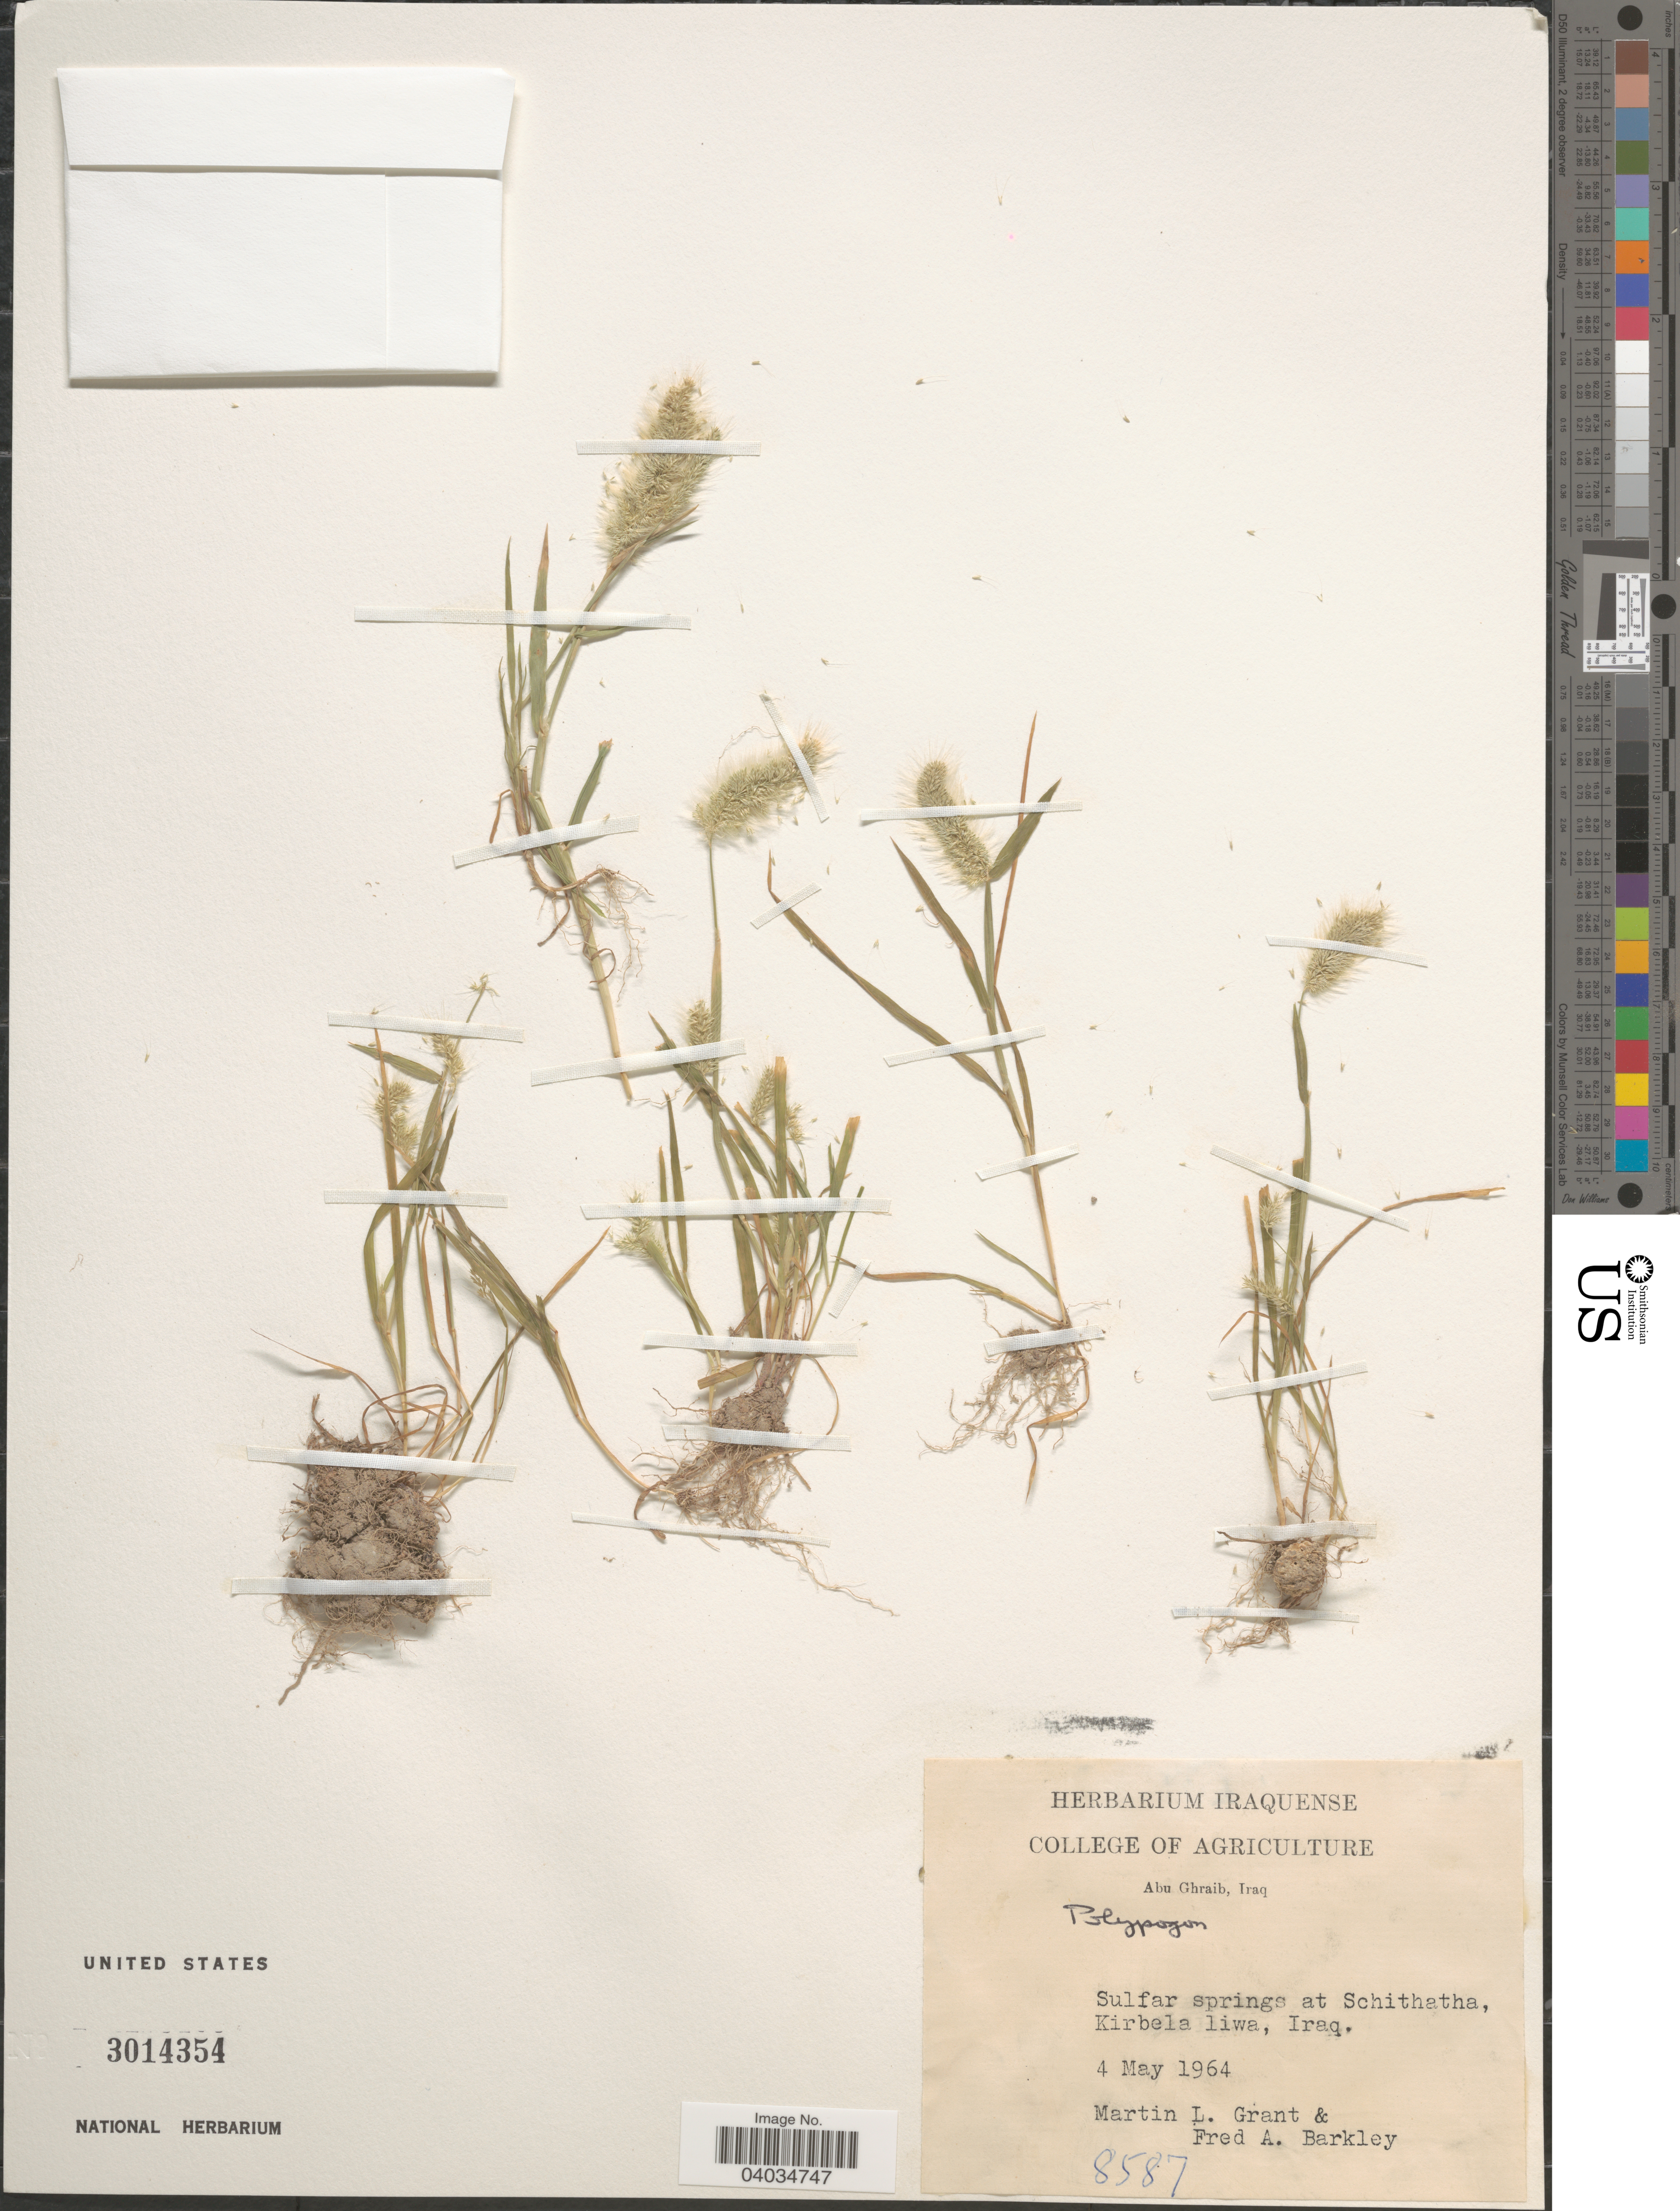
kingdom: Plantae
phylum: Tracheophyta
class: Liliopsida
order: Poales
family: Poaceae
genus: Polypogon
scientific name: Polypogon sp.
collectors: M. L. Grant & F. A. Barkley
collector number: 8587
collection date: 1964-05-04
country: Iraq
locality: Sulfar springs at Schithatha, Kirbela liwa.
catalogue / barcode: US 3014354